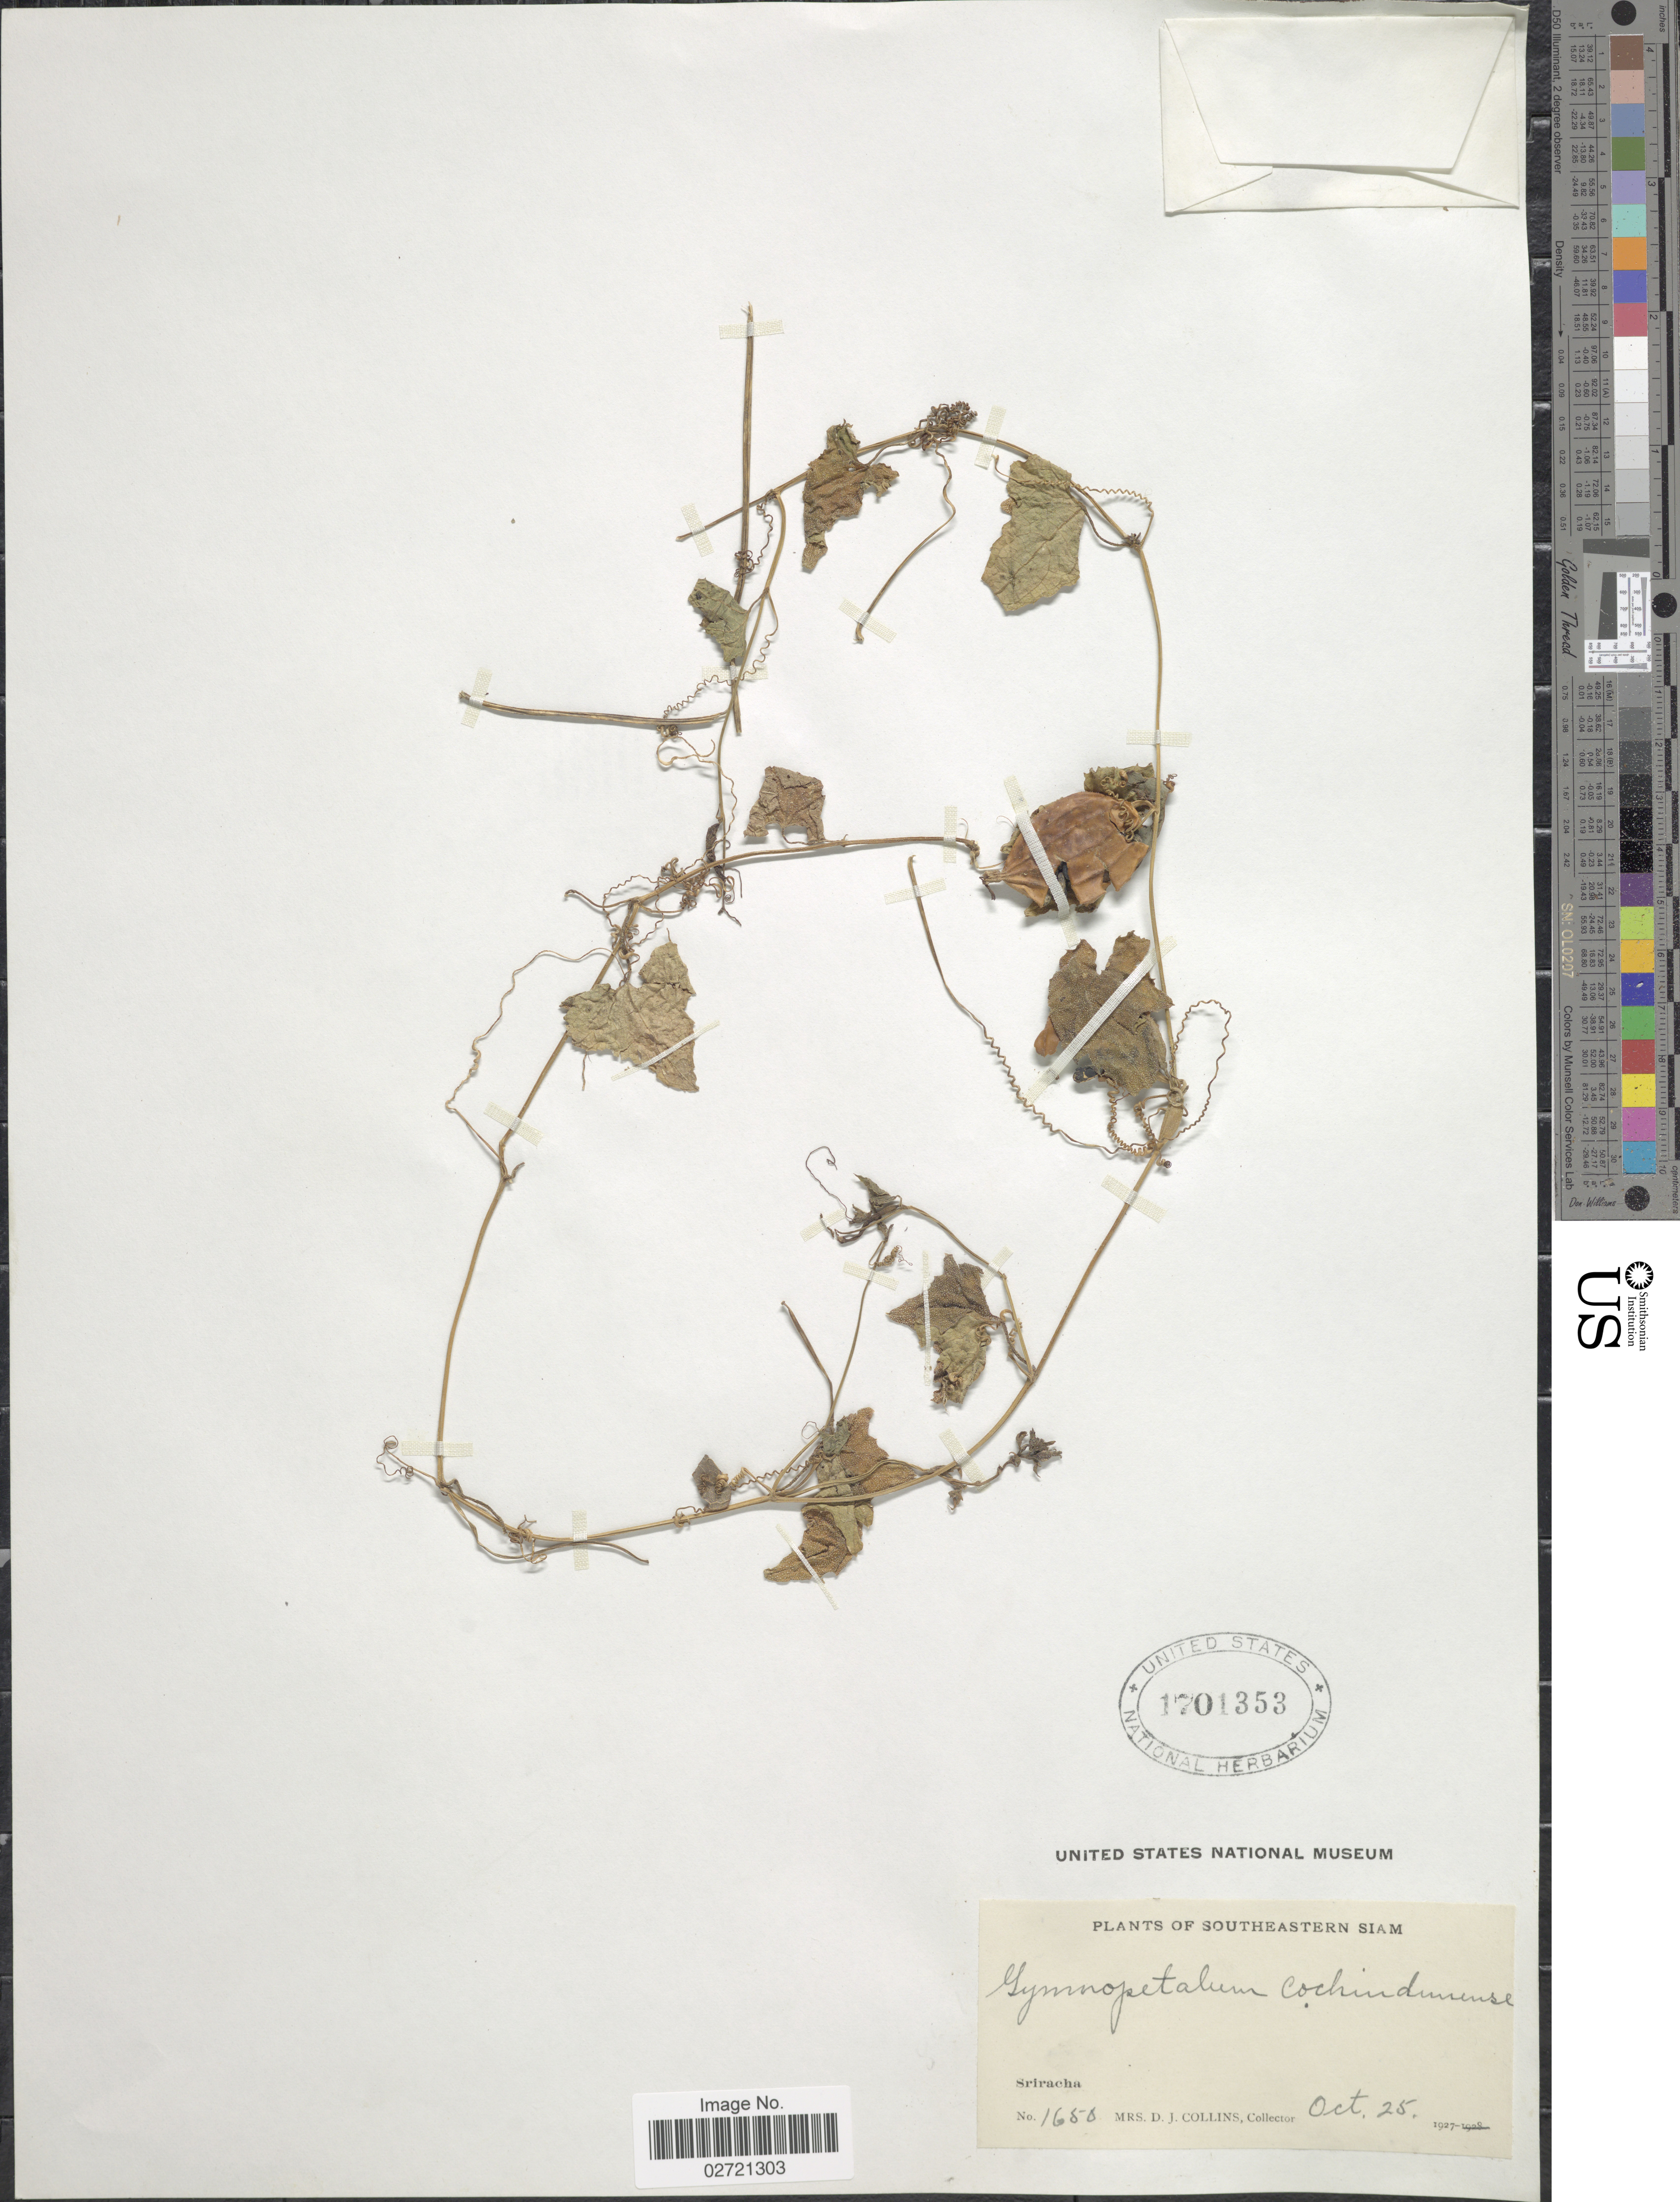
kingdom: Plantae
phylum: Tracheophyta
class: Magnoliopsida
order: Cucurbitales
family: Cucurbitaceae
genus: Trichosanthes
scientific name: Trichosanthes costata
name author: Blume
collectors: Mrs. D. J. Collins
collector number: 1650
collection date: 1927-10-25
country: Thailand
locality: Southeastern Siam, Sriracha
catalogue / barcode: US 1701353